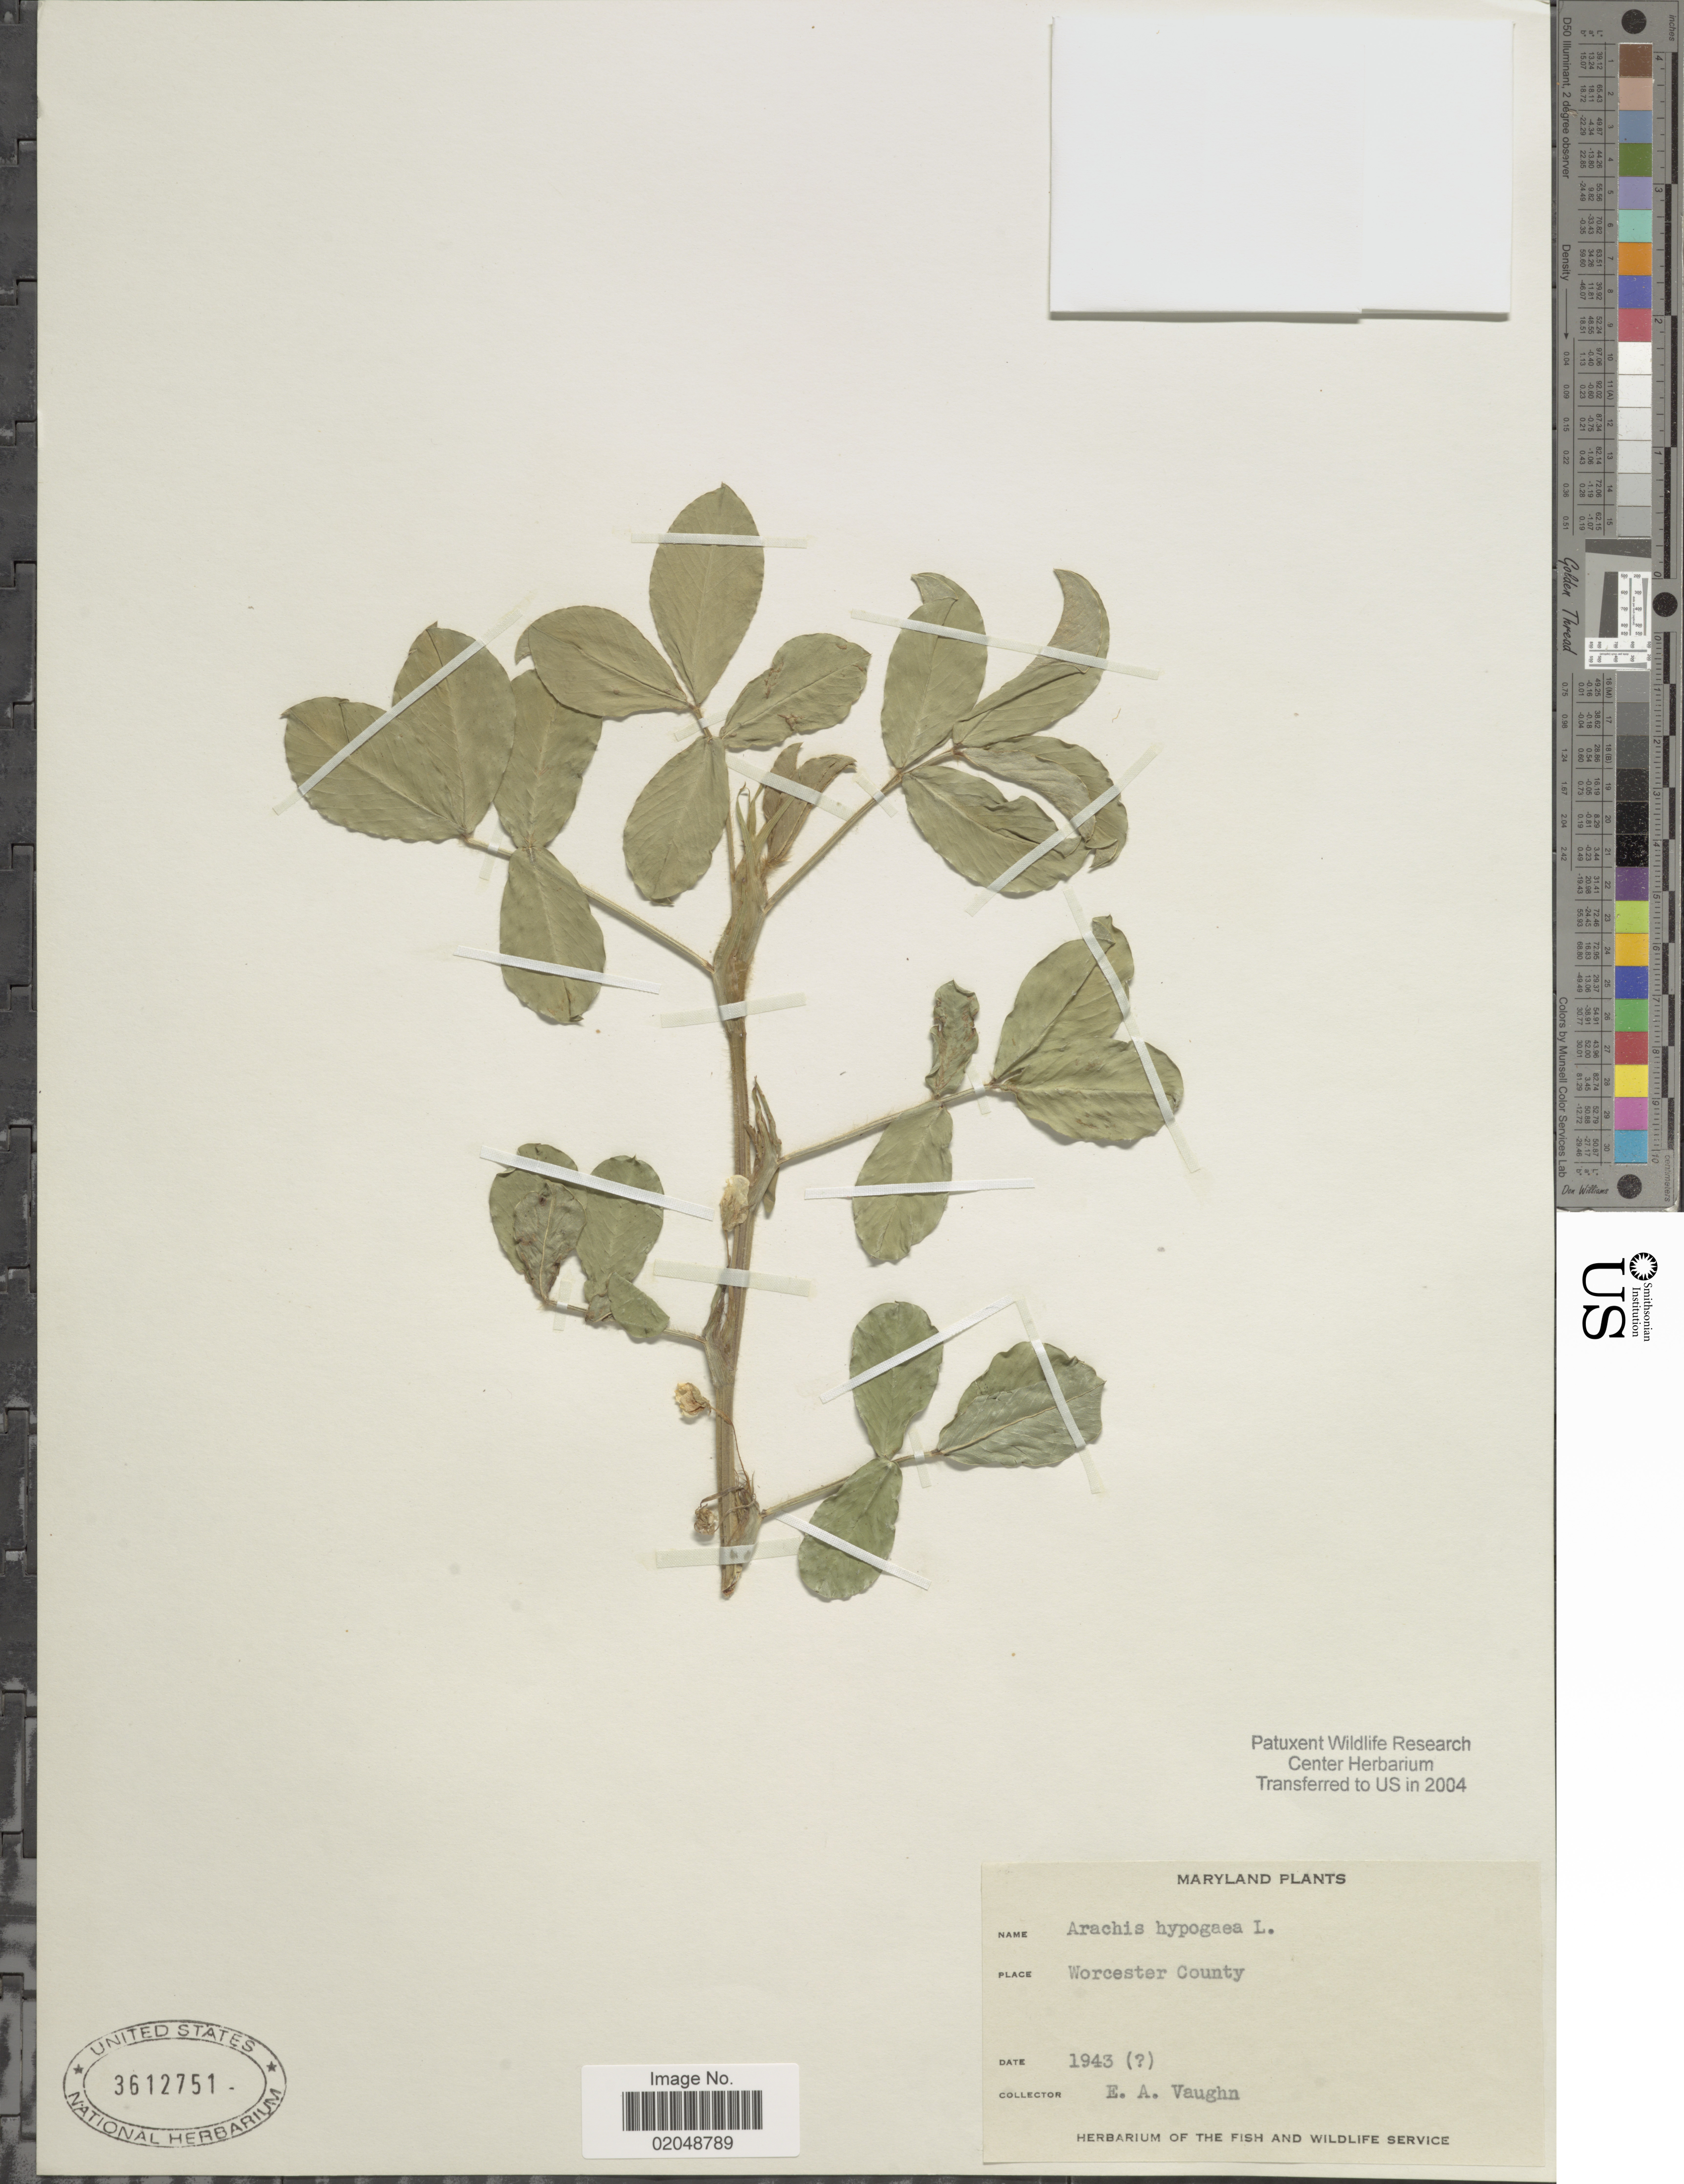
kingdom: Plantae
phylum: Tracheophyta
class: Magnoliopsida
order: Fabales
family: Fabaceae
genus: Arachis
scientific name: Arachis hypogaea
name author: L.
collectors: E. Vaughn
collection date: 1934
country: United States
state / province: Maryland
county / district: Worcester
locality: Worcester County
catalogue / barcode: US 3612751